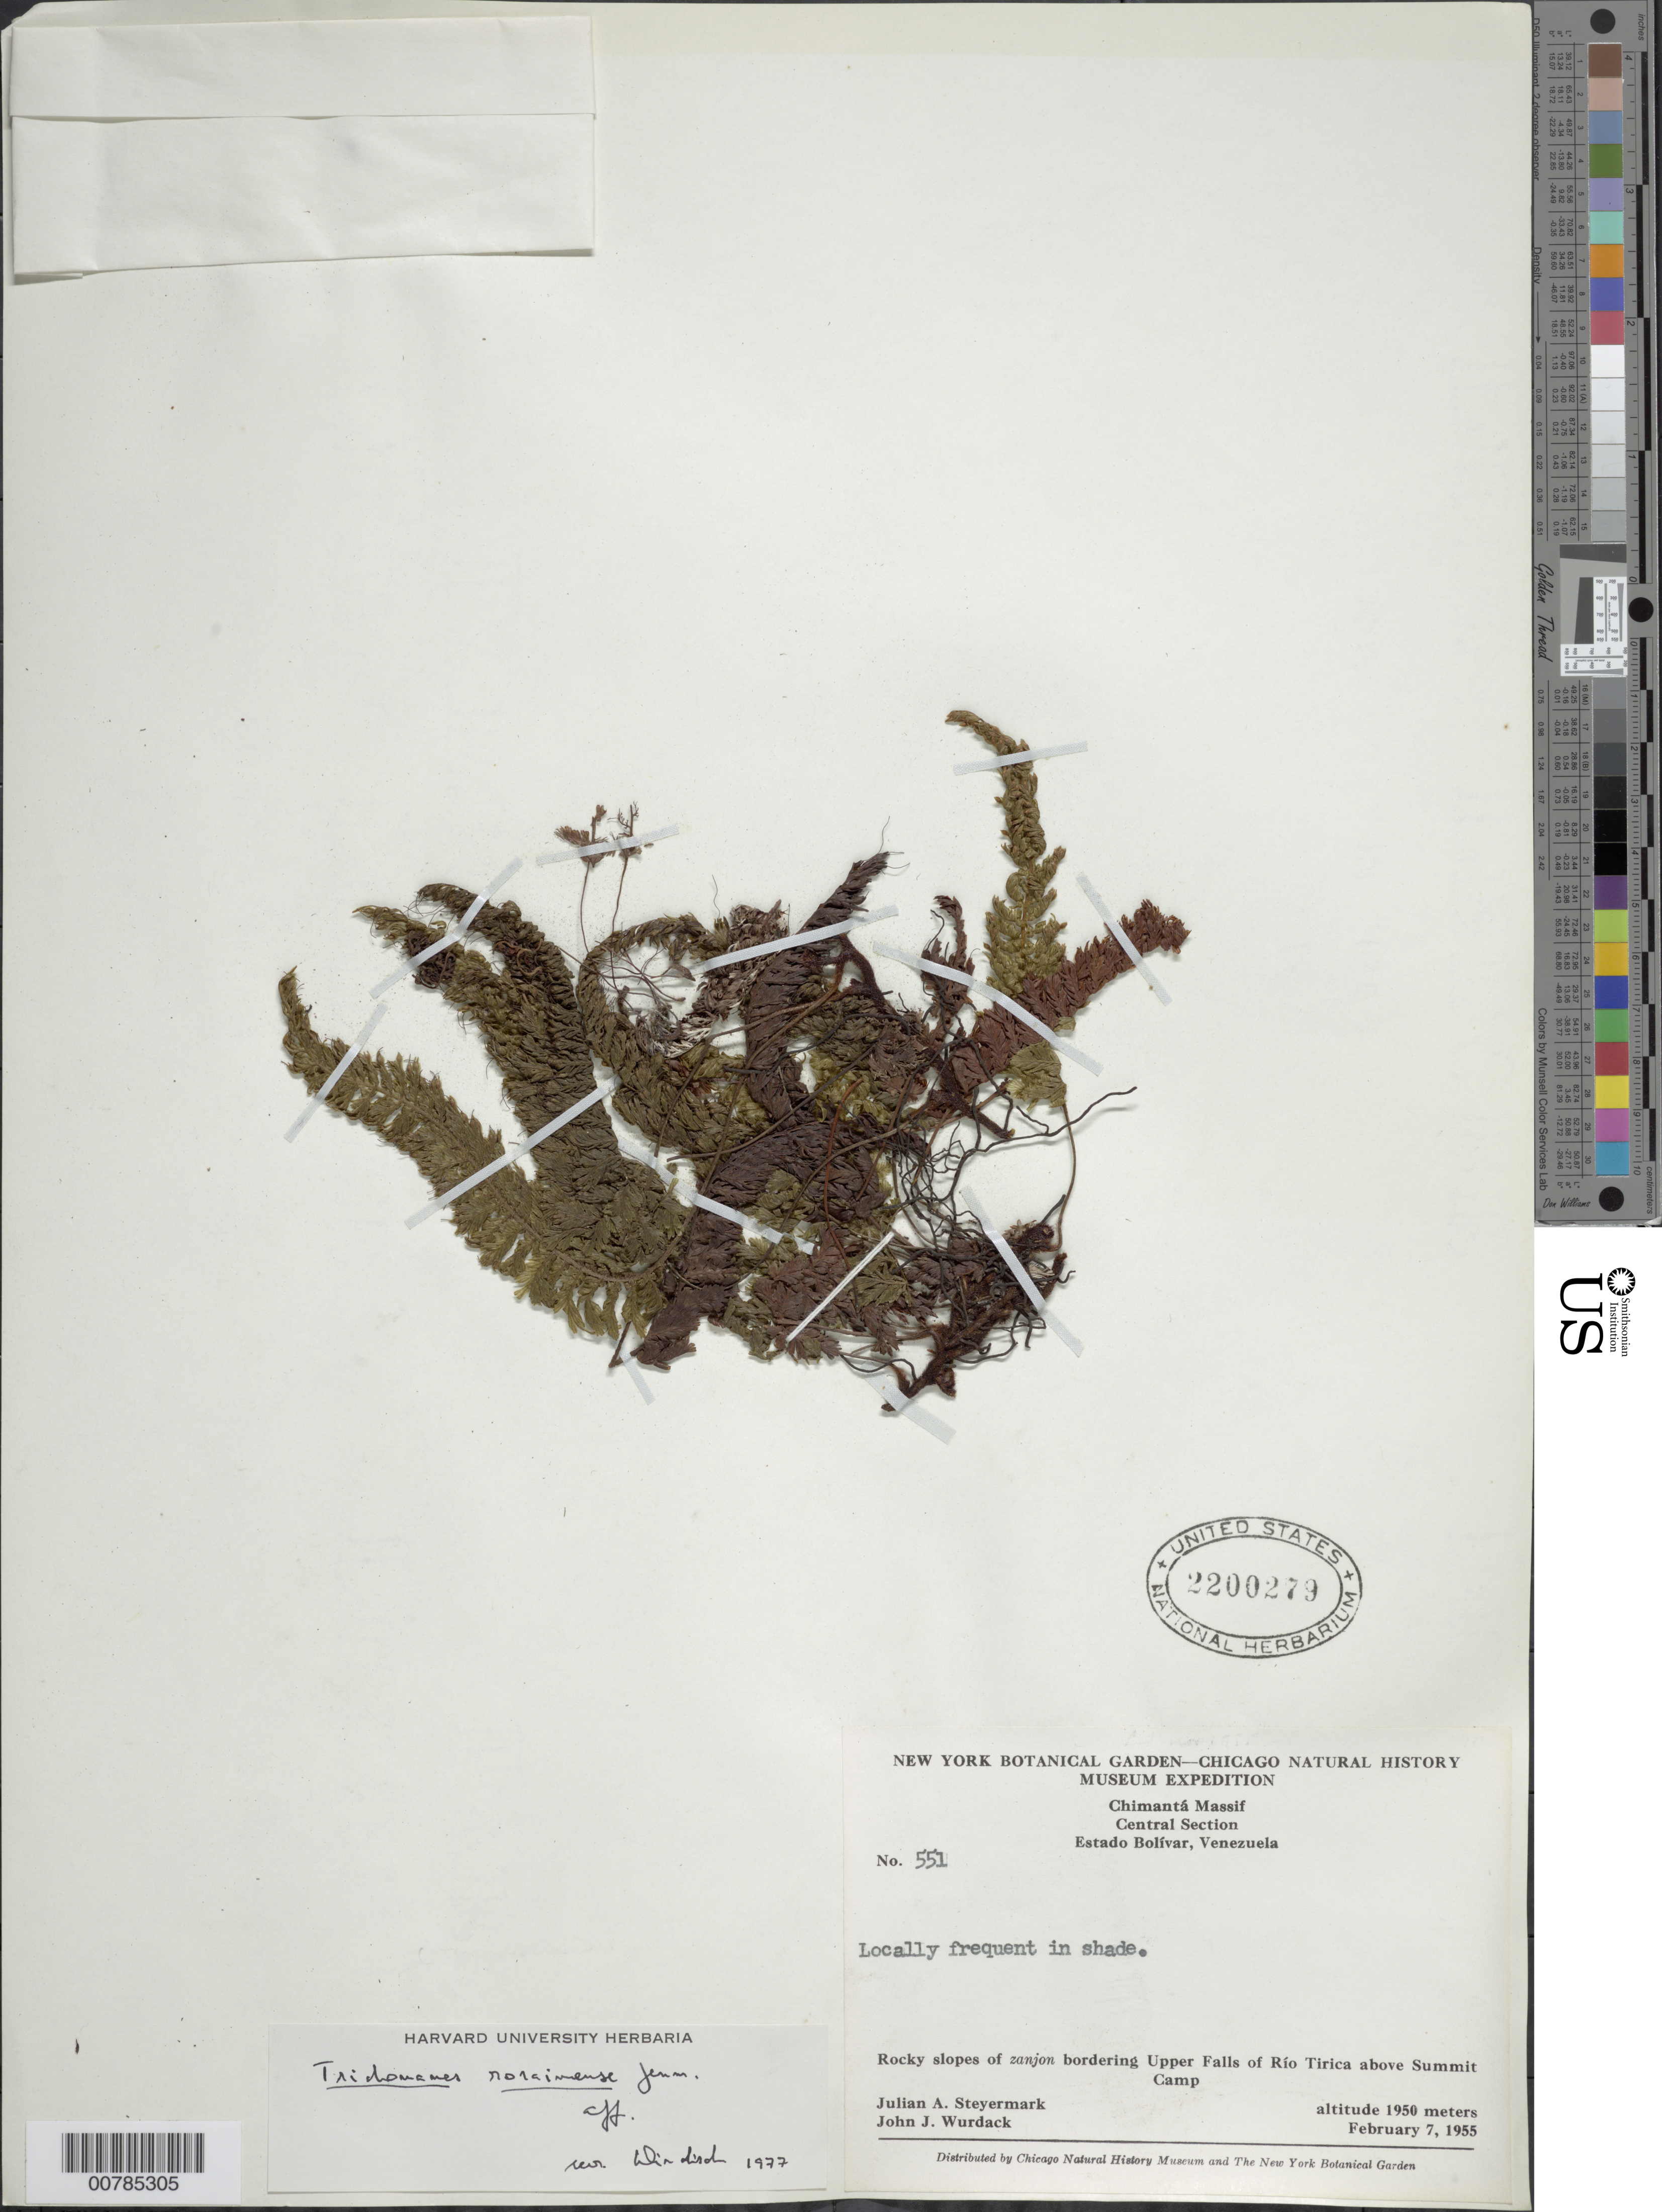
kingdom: Plantae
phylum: Tracheophyta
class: Polypodiopsida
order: Hymenophyllales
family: Hymenophyllaceae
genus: Trichomanes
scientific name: Trichomanes roraimense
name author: Jenman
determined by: Windisch, Paulo Guenter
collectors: J. Steyermark & J. J. Wurdack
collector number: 55 551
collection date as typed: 7-Feb-55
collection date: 1955-02-07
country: Venezuela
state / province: Bolívar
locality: Chimantá Massif, Upper Falls of Río Tirica above Summit Camp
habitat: Rocky slopes of zanjon; in shade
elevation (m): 1950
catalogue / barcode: US 2200279